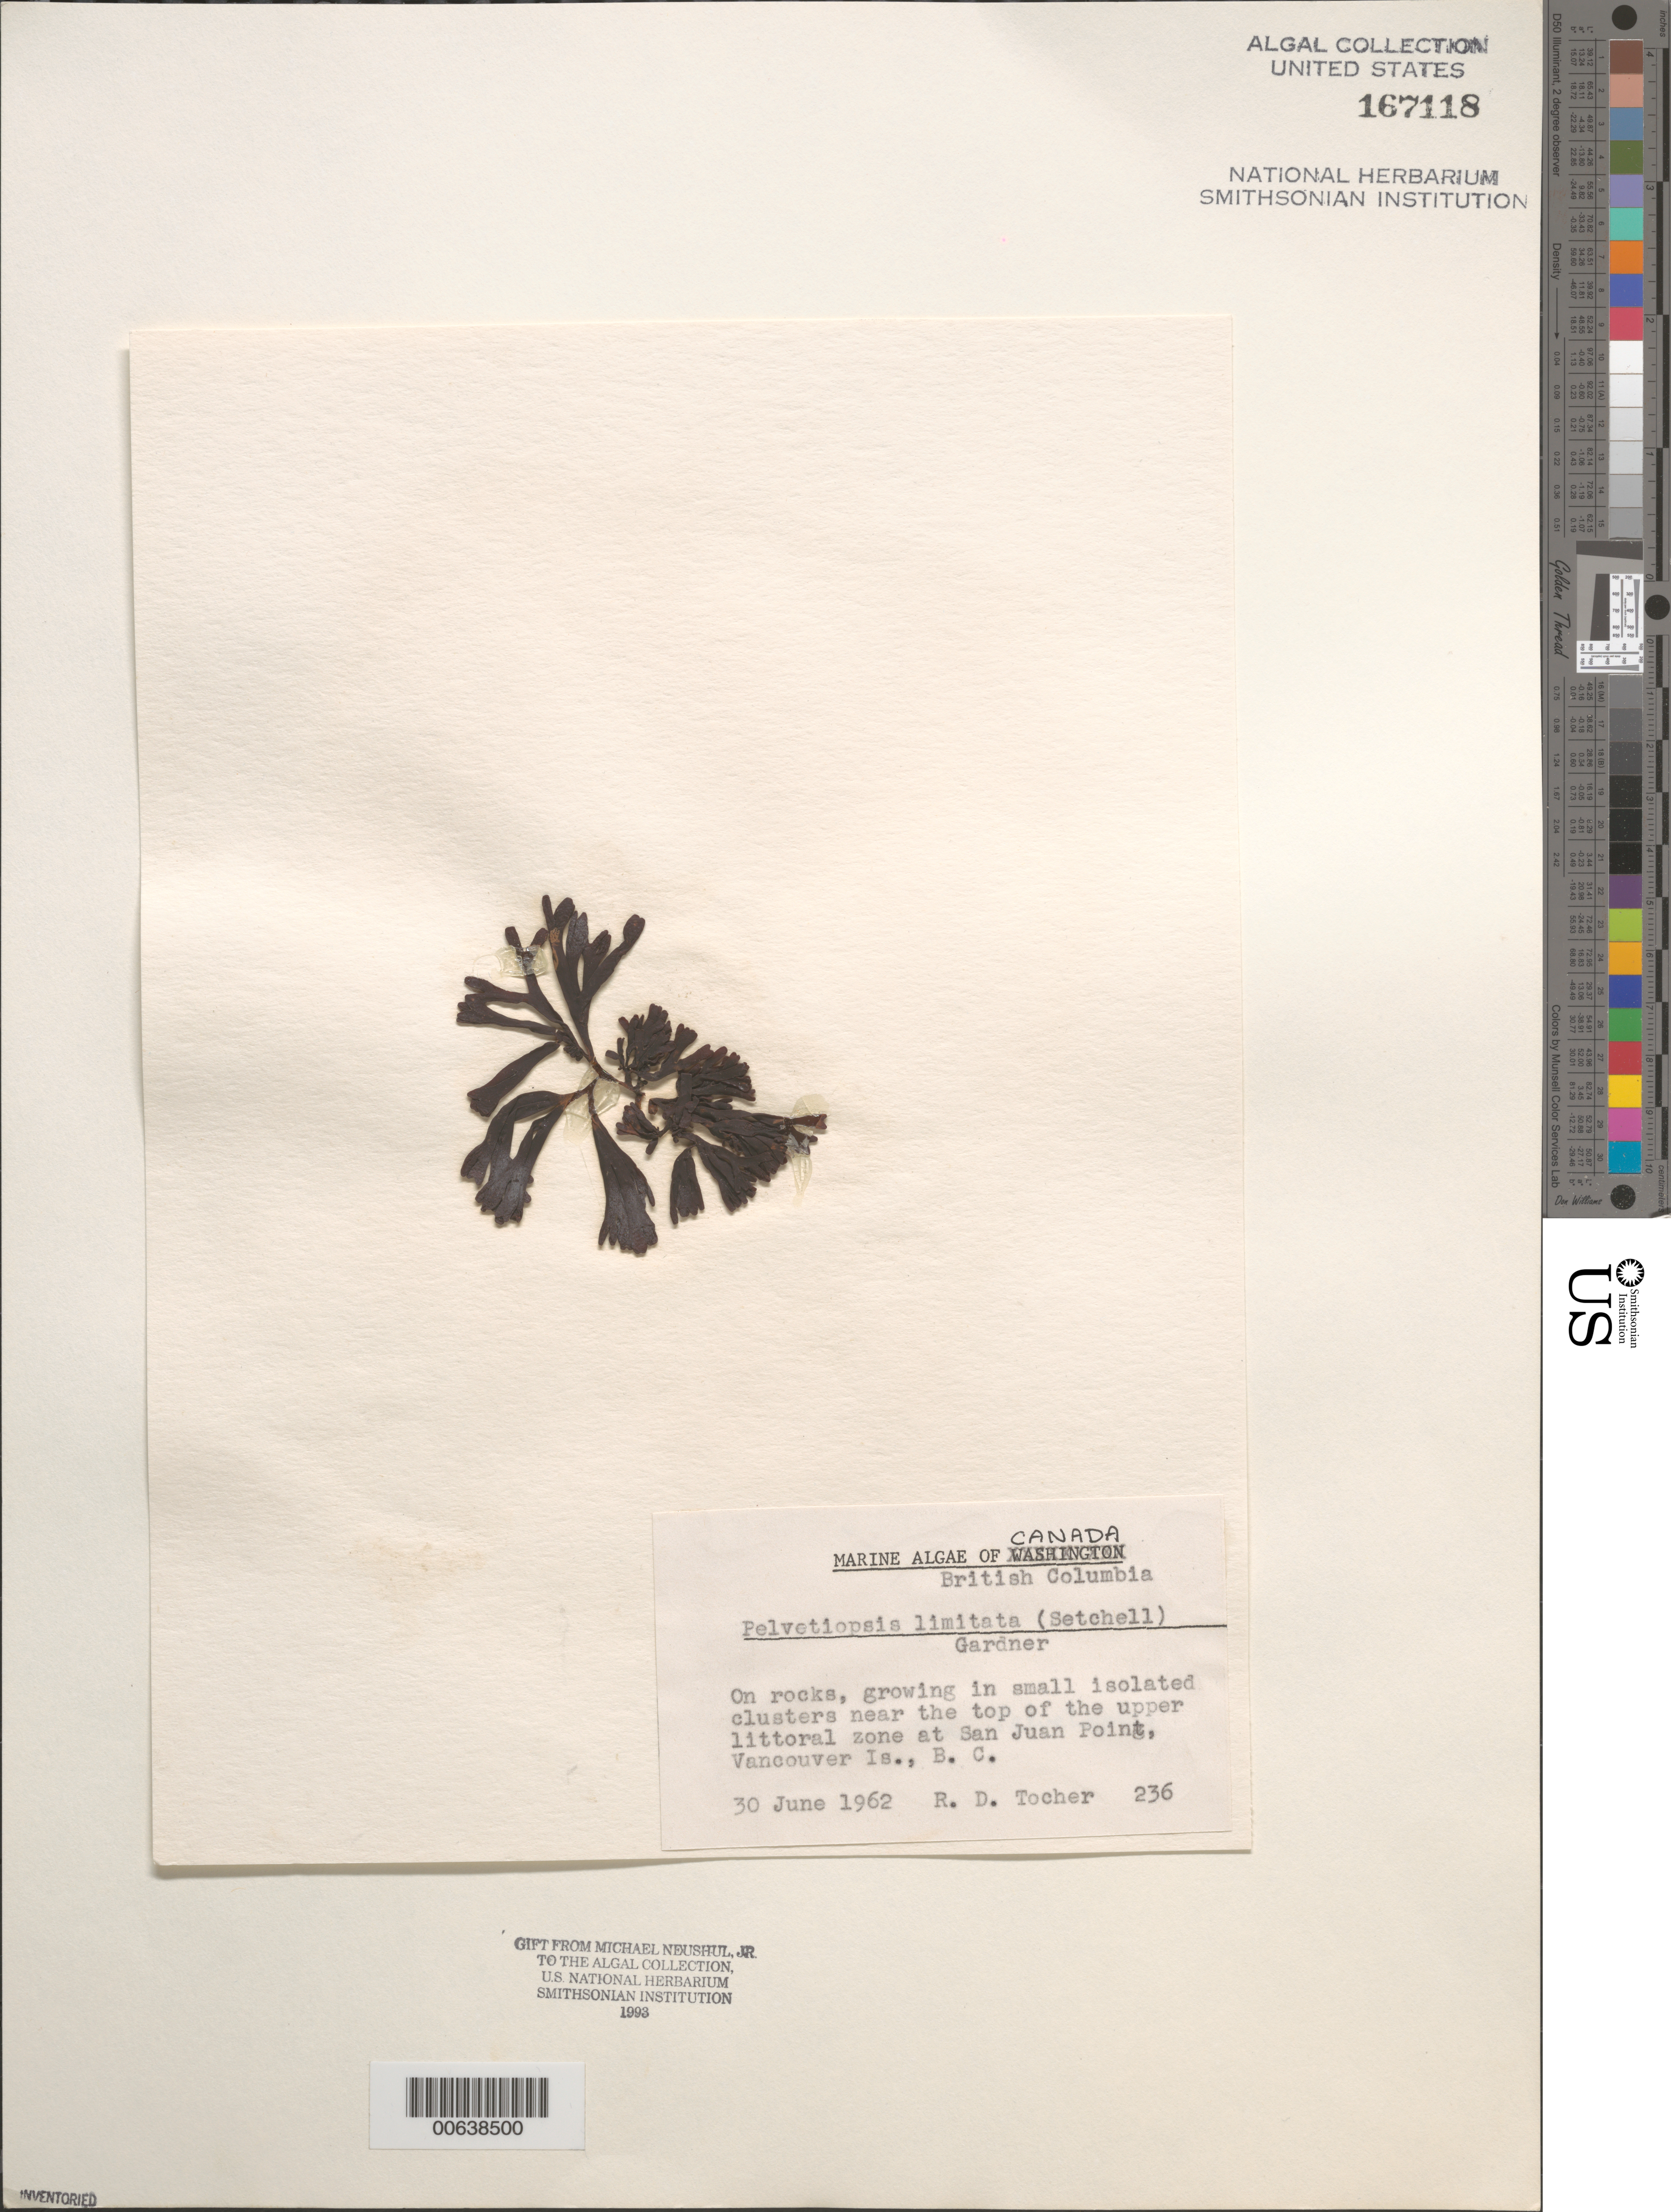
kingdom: Chromista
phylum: Ochrophyta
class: Phaeophyceae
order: Fucales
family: Fucaceae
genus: Pelvetiopsis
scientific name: Pelvetiopsis limitata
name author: N.L. Gardner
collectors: R. Tocher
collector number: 236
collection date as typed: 30 Jun 1962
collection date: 1962-06-30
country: Canada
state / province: British Columbia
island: Vancouver Island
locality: Point San Juan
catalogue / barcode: US 167118